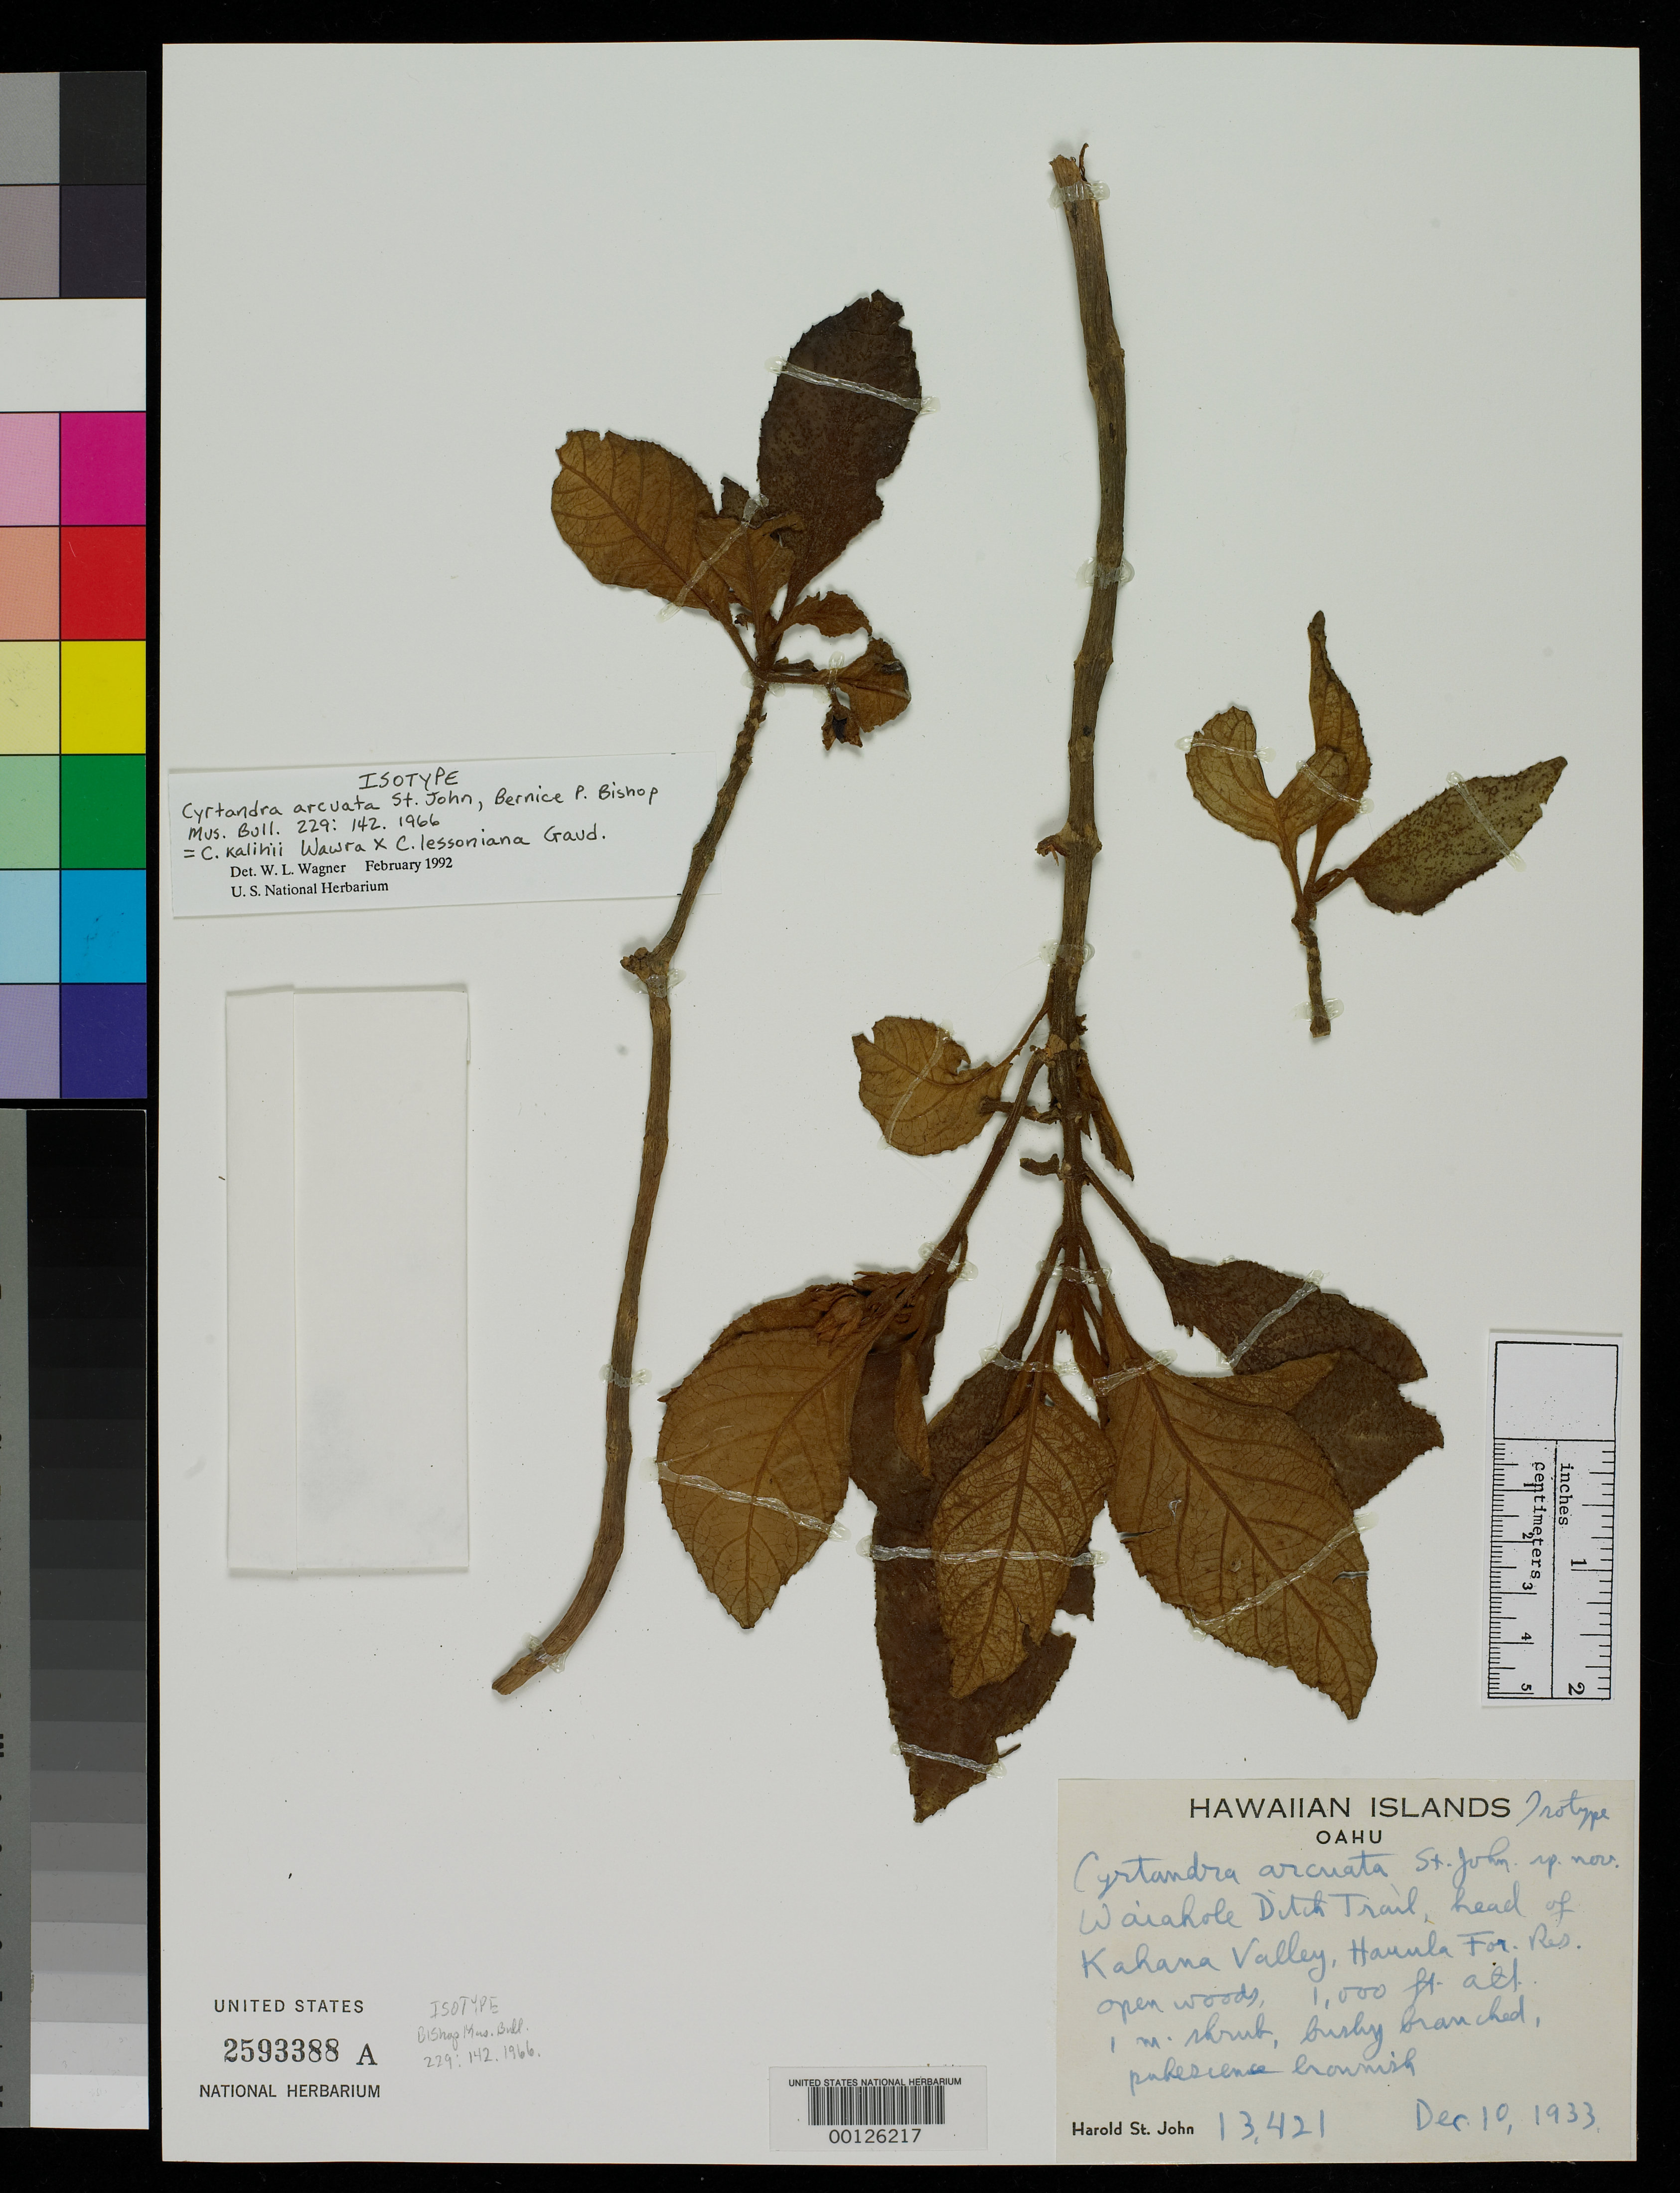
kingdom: Plantae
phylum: Tracheophyta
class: Magnoliopsida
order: Lamiales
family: Gesneriaceae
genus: Cyrtandra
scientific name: Cyrtandra arcuata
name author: H. St. John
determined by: Wagner, W. L., (BOT), Smithsonian Institution - National Museum of Natural History (UNITED STATES)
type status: Isotype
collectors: H. St. John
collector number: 13421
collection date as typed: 10 Dec 1933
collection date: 1933-12-10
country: United States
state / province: Hawaii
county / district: Honolulu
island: Oahu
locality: Waiahole Ditch Trail, head of Kahana Valley, Hauula For. Res.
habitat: Open woods.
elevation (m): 305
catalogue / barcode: US 2593388A